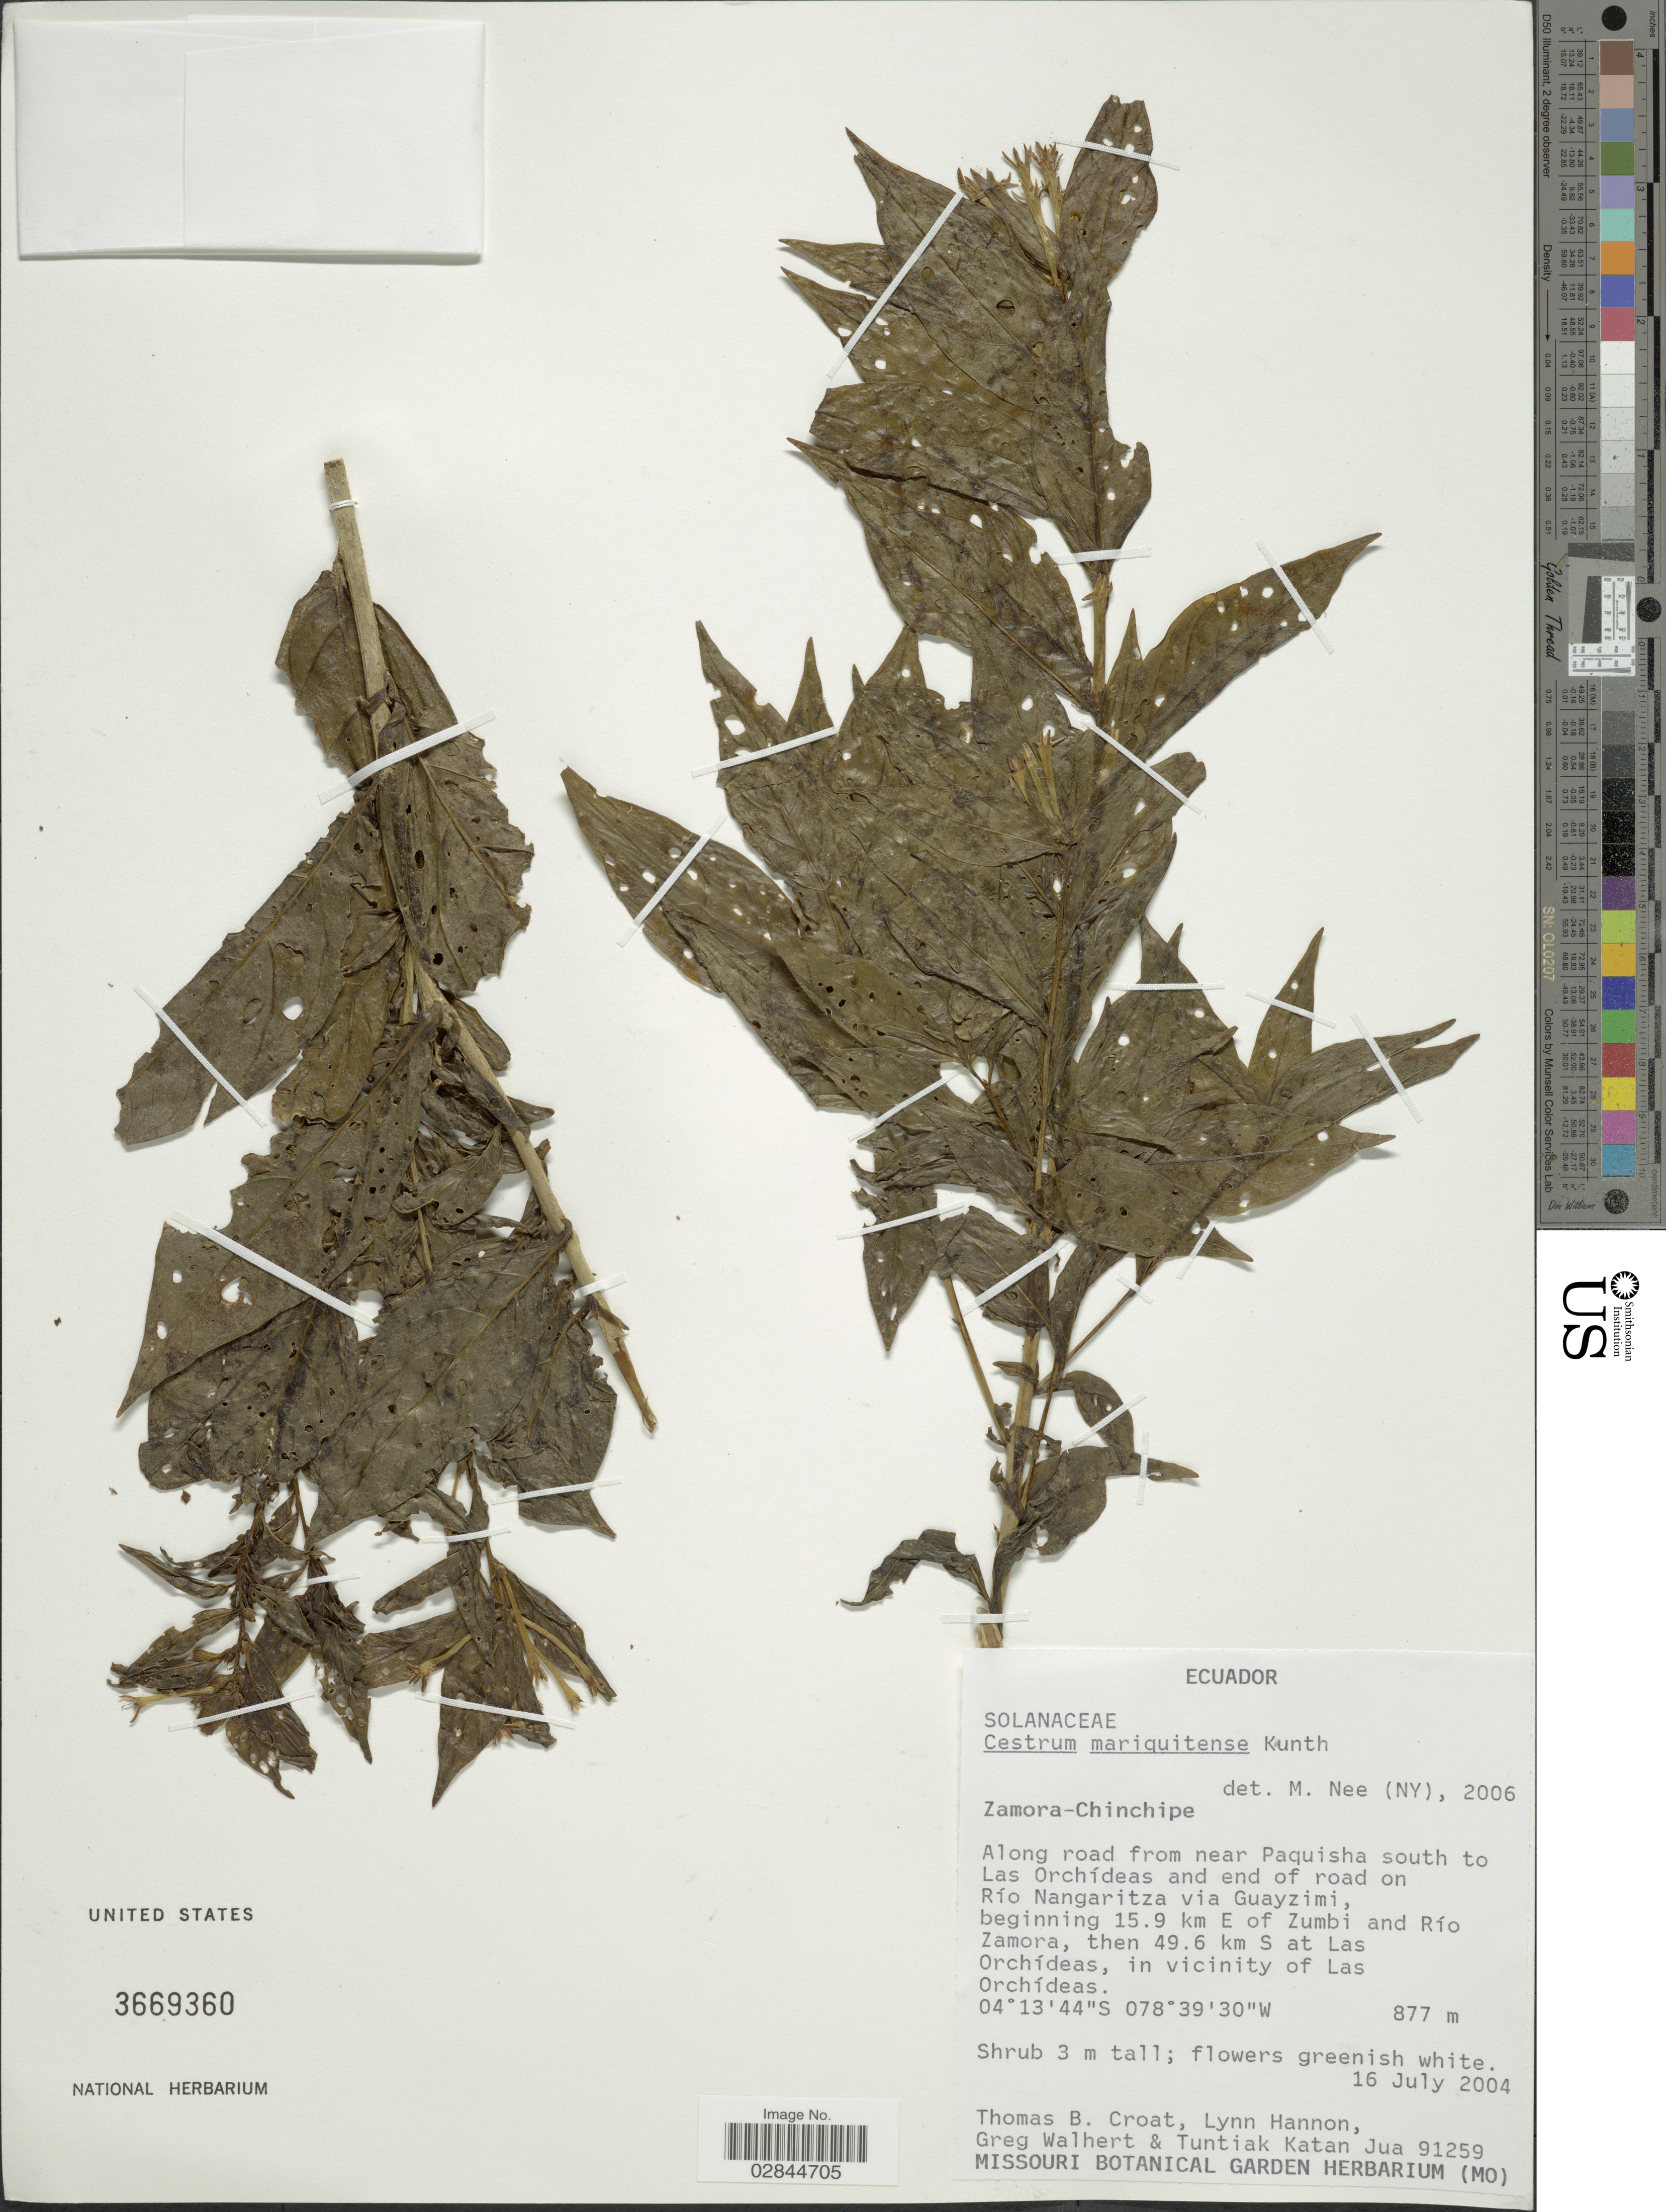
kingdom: Plantae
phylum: Tracheophyta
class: Magnoliopsida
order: Solanales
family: Solanaceae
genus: Cestrum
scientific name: Cestrum mariquitense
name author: Kunth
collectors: T. B. Croat, L. Hannon, G. Walhert & T. Katan Jua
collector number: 91259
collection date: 2004-07-16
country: Ecuador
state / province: Zamora-Chinchipe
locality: Along road from near Paquisha south to Las Orchídeas and end of road on Río Nangaritza via Guayzimi, beginning 15.9 km E of Zumbi and Río Zamora, then 49.6 km S at Las Orchídeas, in vicinity of Las Orchídeas.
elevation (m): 877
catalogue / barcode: US 3669360